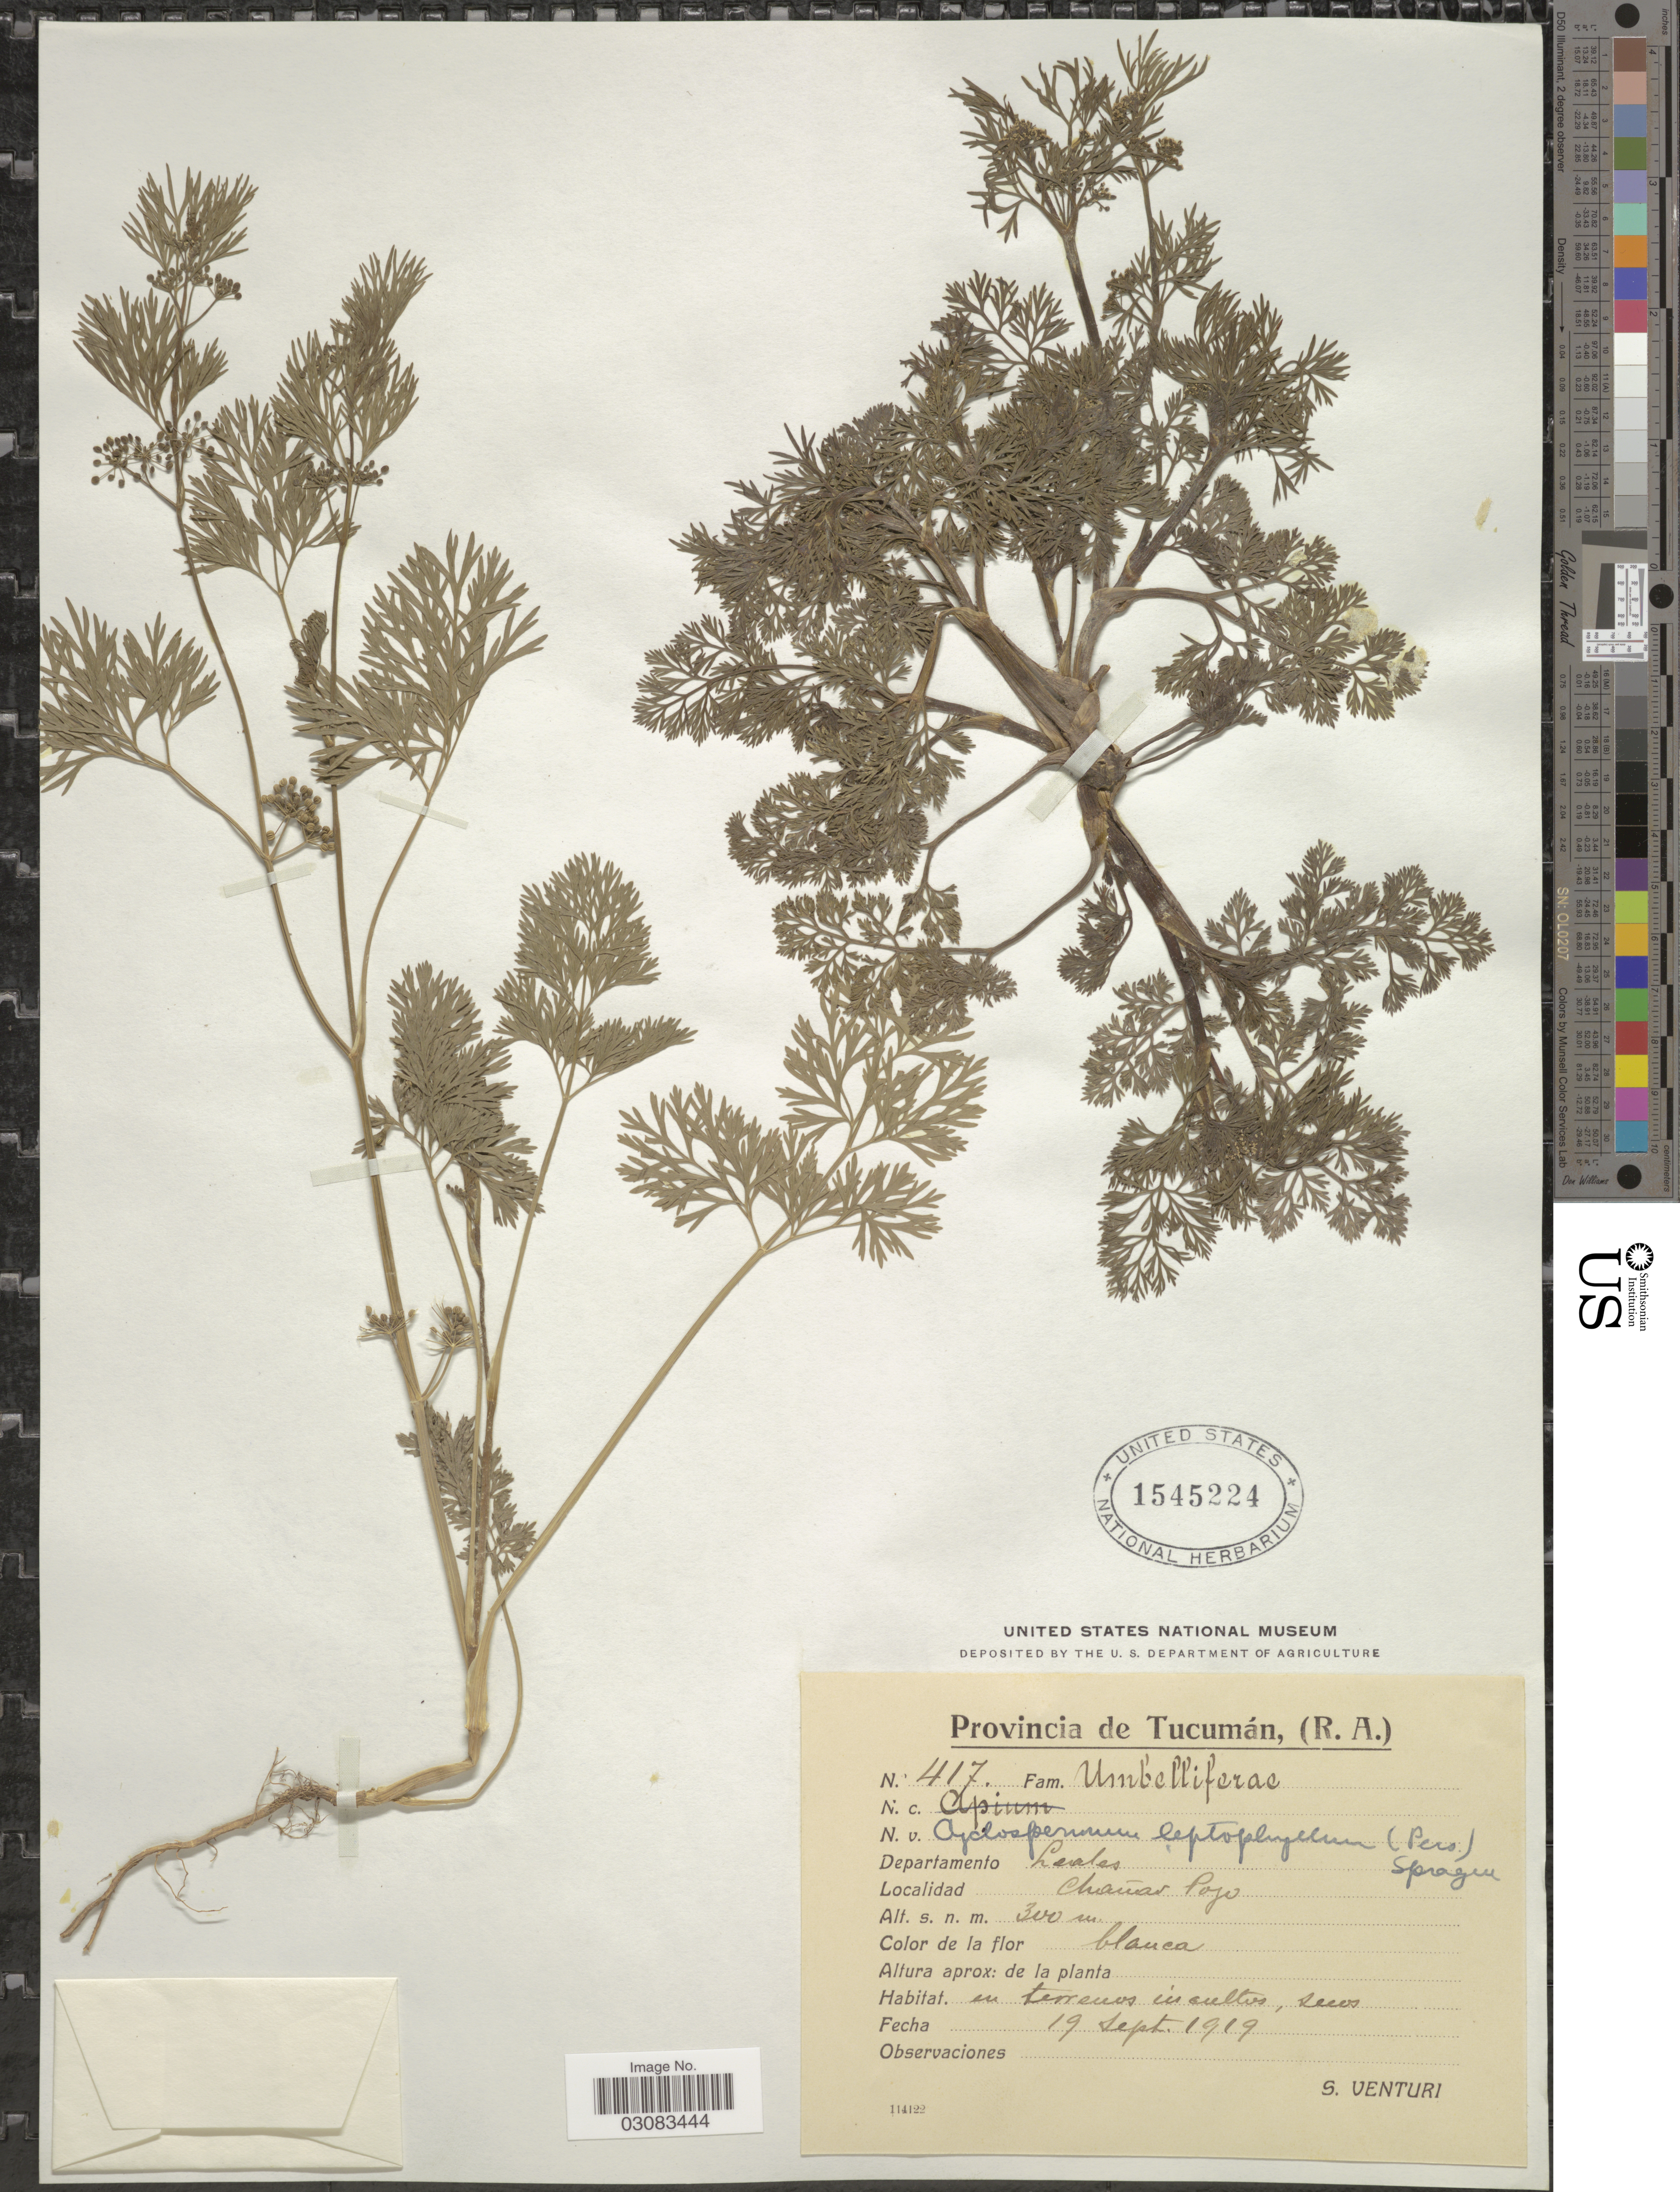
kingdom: Plantae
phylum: Tracheophyta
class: Magnoliopsida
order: Apiales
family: Apiaceae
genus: Cyclospermum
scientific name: Cyclospermum leptophyllum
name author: (Pers.) Sprague ex Britton & P. Wilson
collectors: S. Venturi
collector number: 417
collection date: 1919-09-19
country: Argentina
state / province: Tucuman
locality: Departamento Leales. Chañar Pozo.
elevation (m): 300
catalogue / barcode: US 1545224